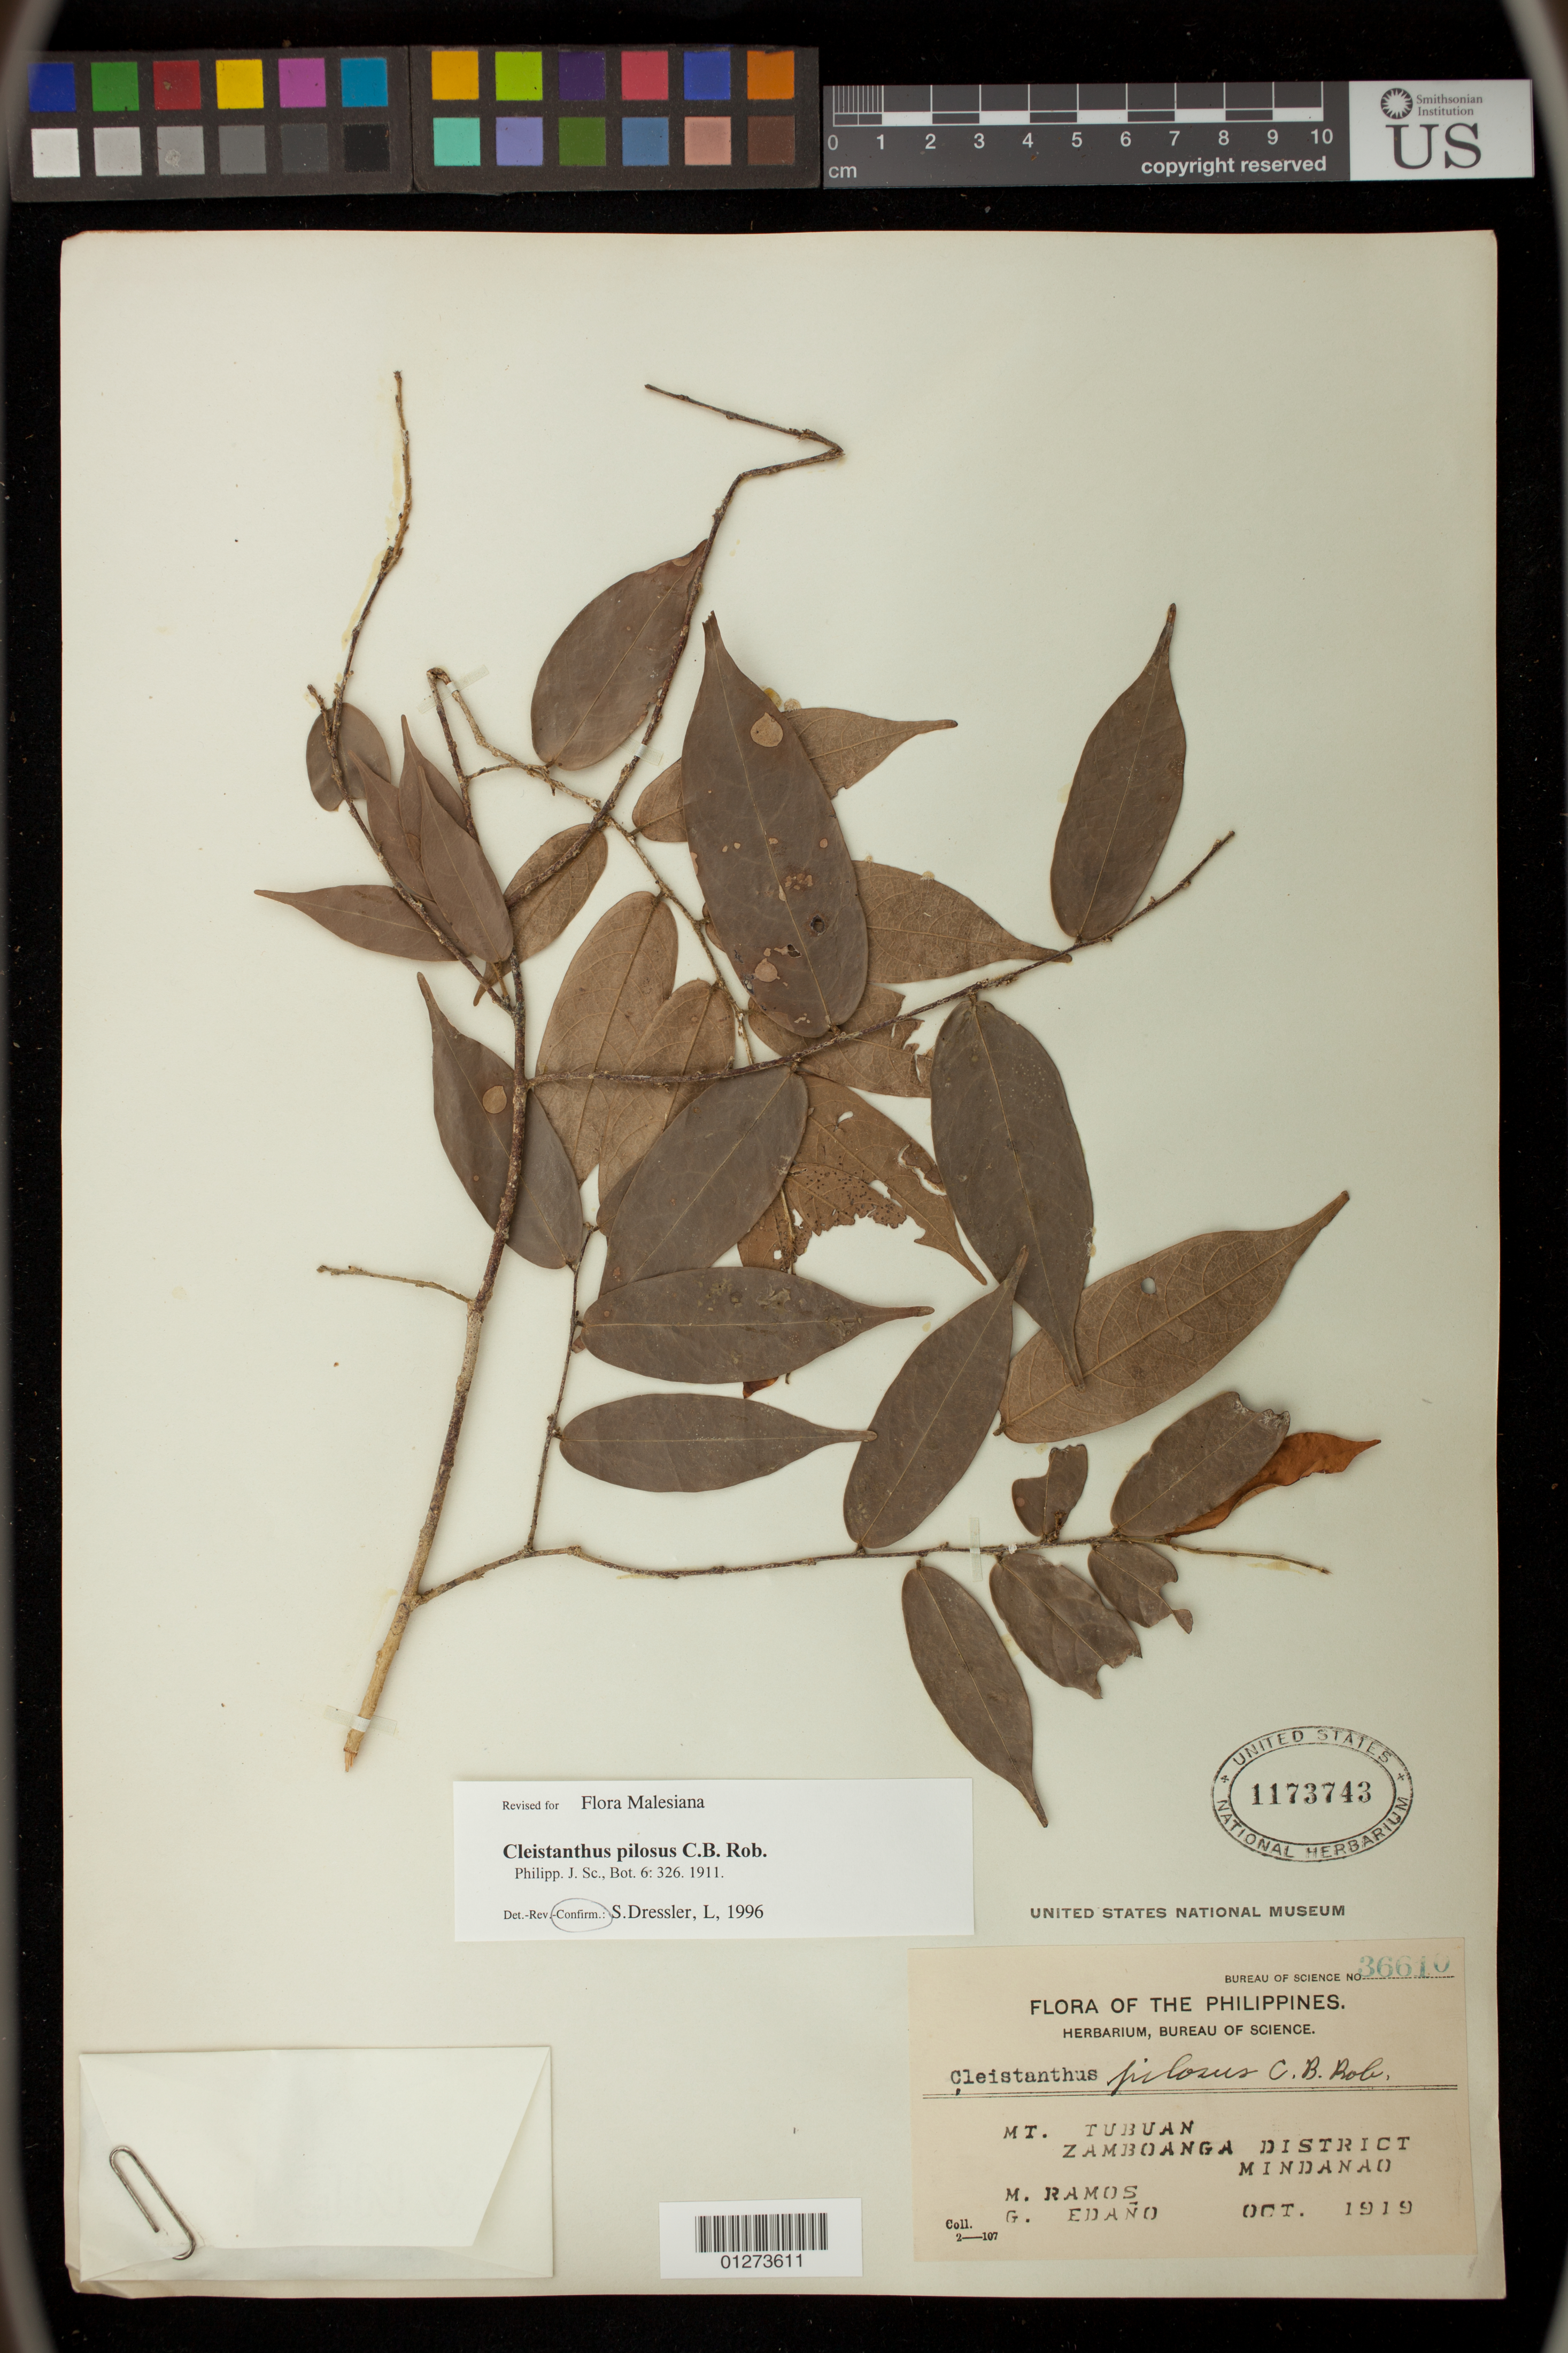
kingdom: Plantae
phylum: Tracheophyta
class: Magnoliopsida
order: Malpighiales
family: Phyllanthaceae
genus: Cleistanthus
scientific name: Cleistanthus pilosus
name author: C.B. Rob.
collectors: M. Ramos & G. Edaño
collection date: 1919-10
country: Philippines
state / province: Muslim Mindanao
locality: Mt. Tubuan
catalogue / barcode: US 1173743